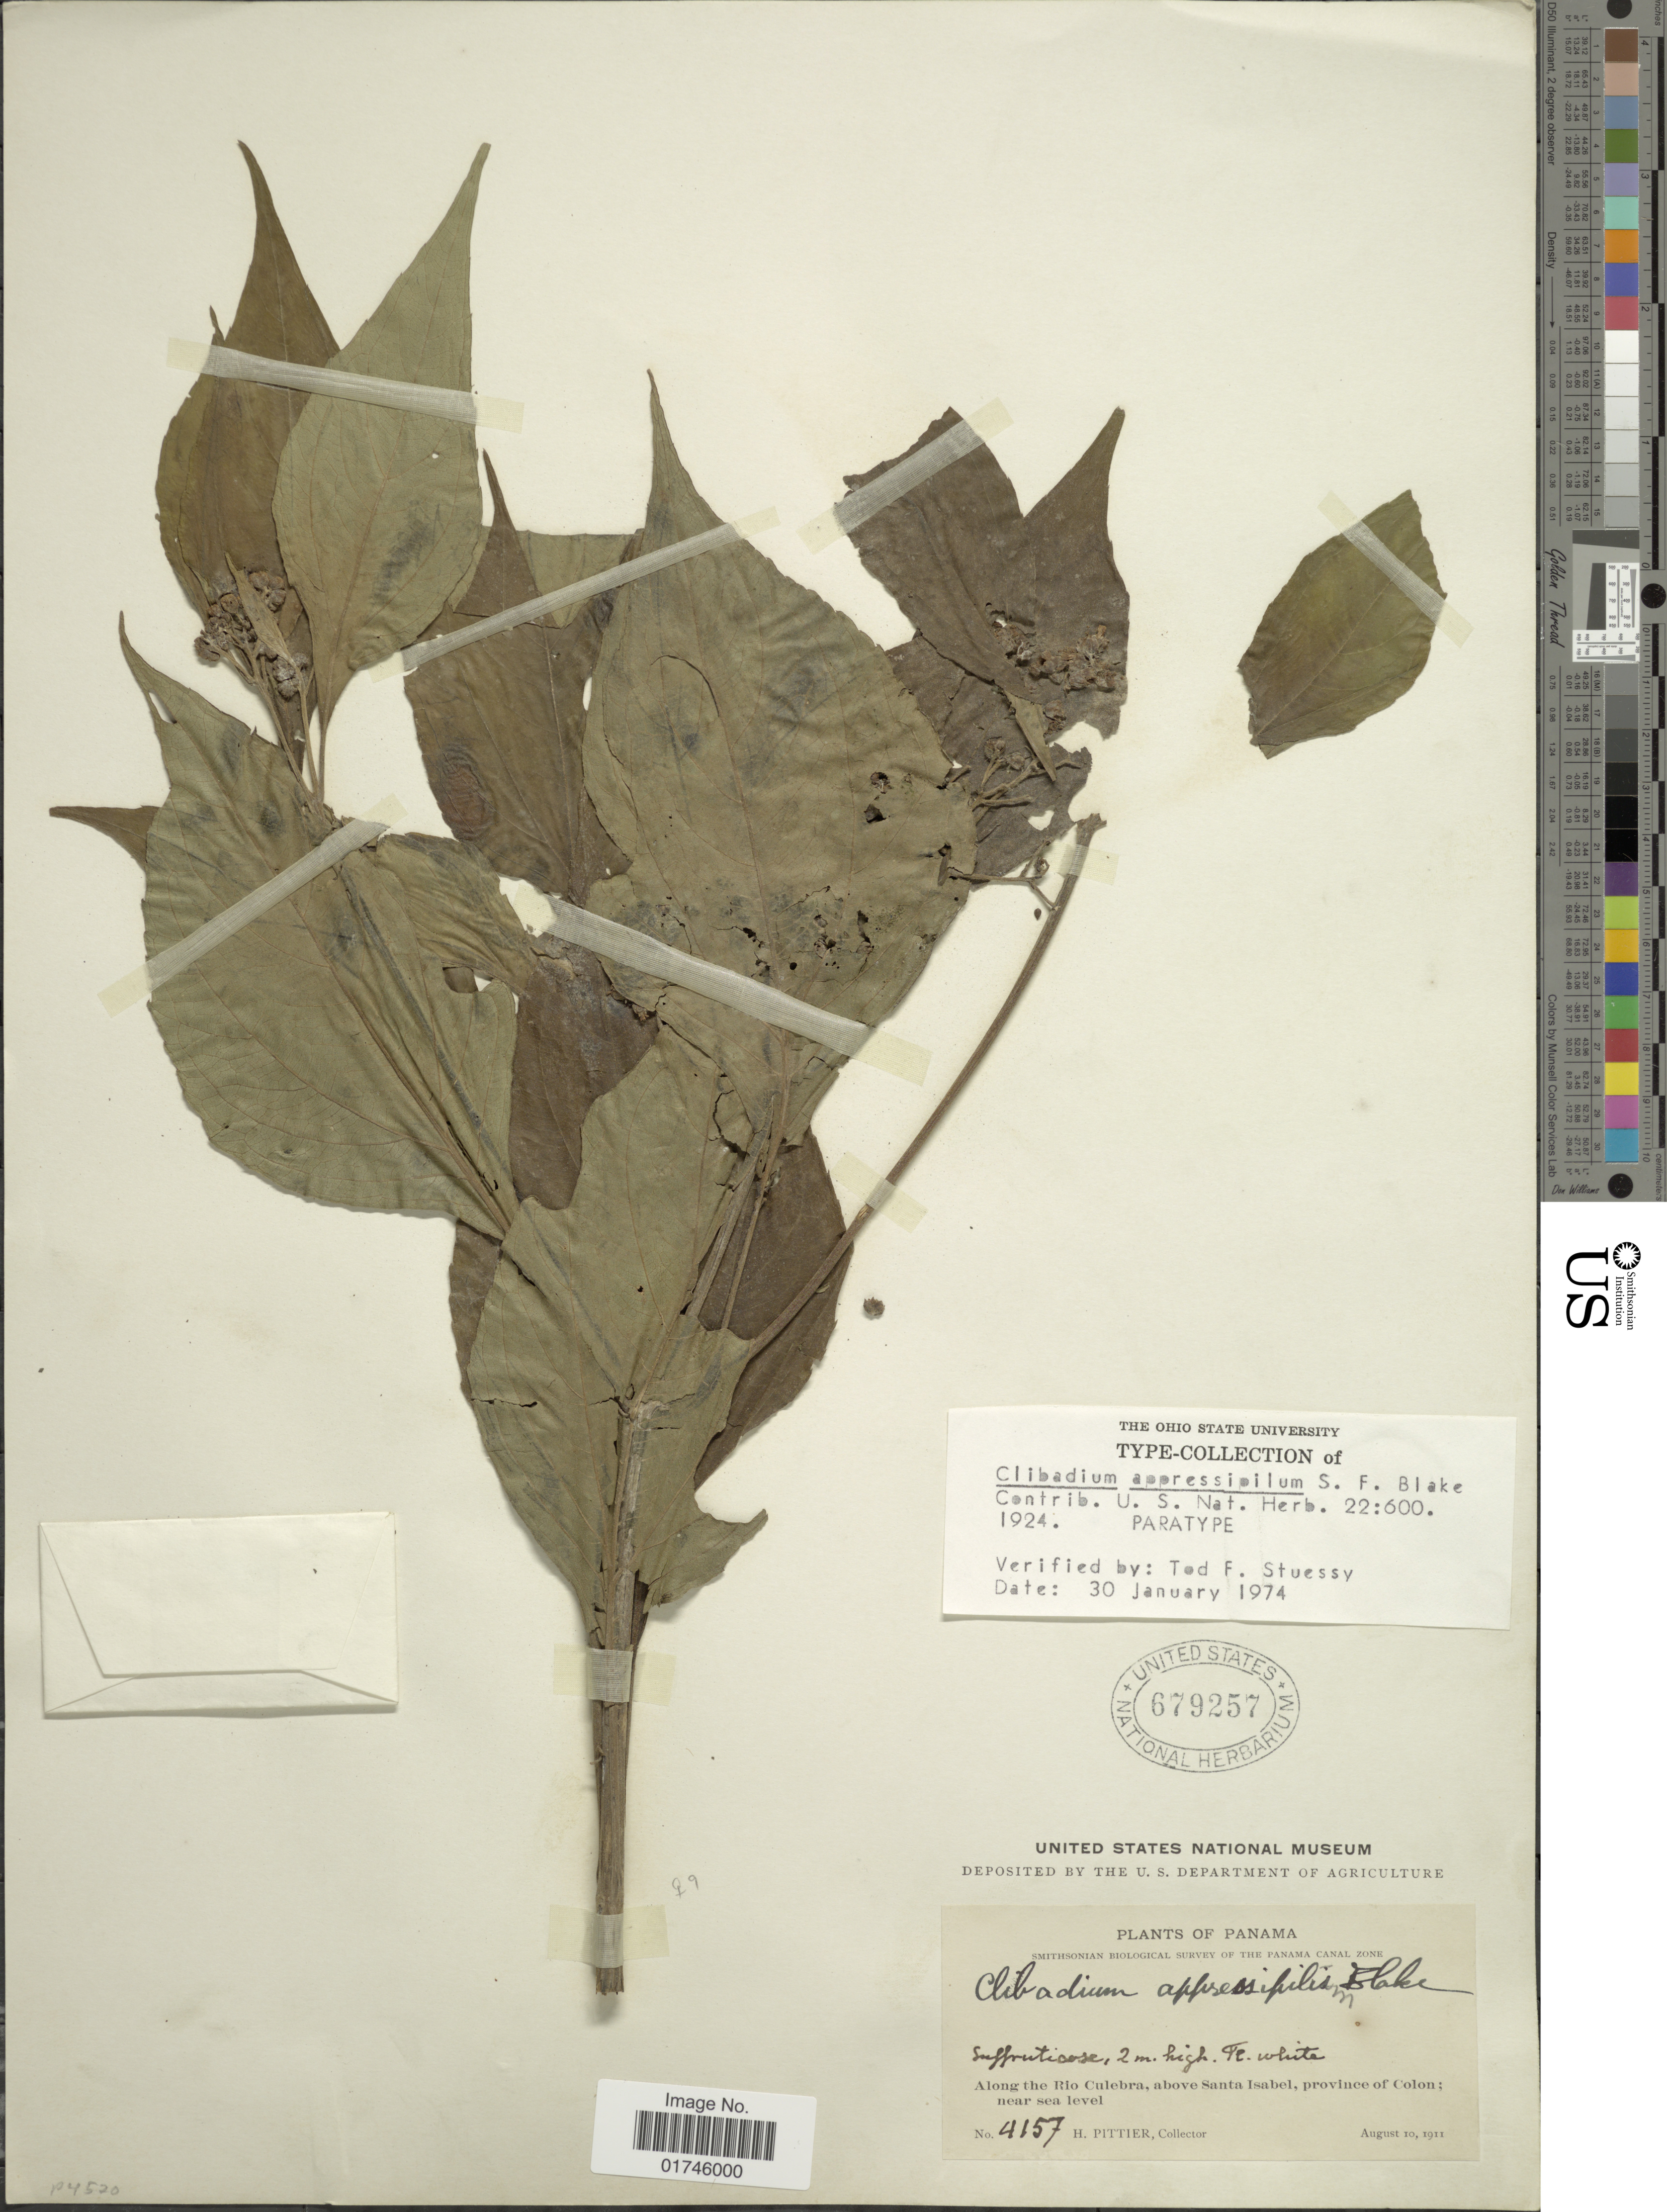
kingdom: Plantae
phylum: Tracheophyta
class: Magnoliopsida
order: Asterales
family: Asteraceae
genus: Clibadium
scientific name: Clibadium appressipilum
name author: S.F. Blake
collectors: H. F. Pittier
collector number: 4157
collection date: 1911-08-10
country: Panama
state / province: Colón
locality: Panama. Along the Rio Culebra, above Santa Isabel, province of Colon.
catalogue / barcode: US 679257